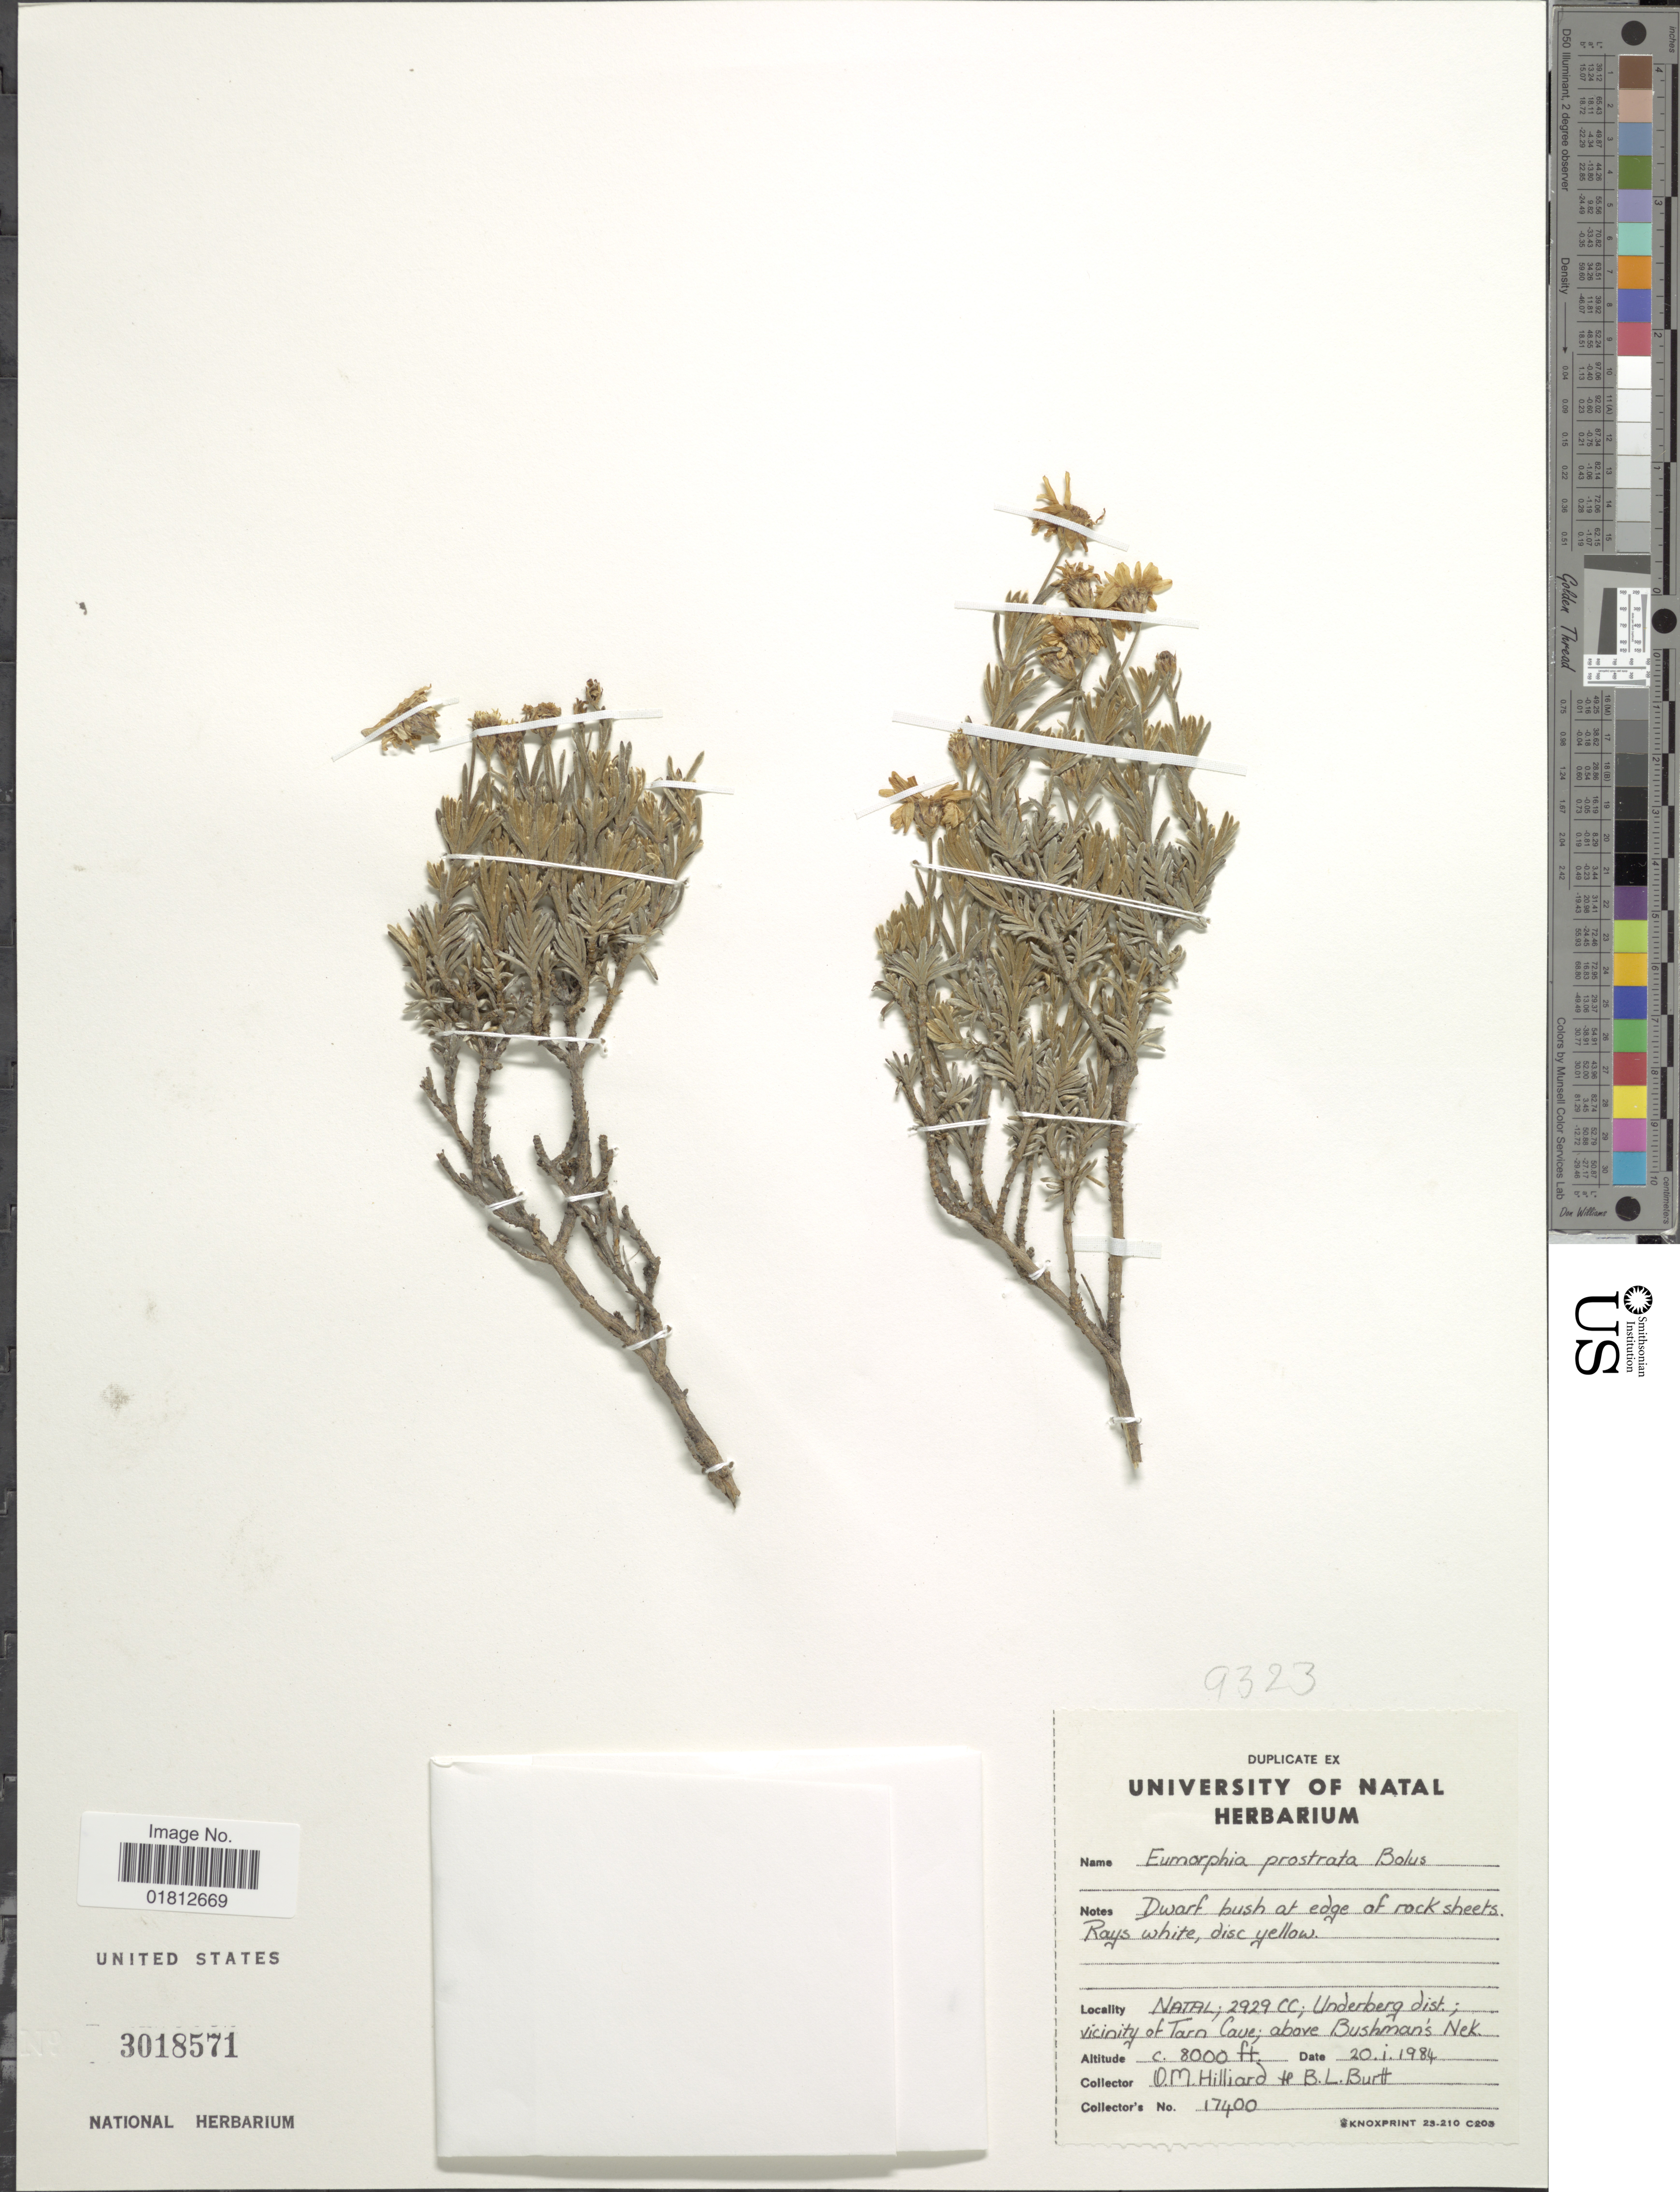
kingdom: Plantae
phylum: Tracheophyta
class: Magnoliopsida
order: Asterales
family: Asteraceae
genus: Eumorphia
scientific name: Eumorphia prostrata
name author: Bolus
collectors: O. M. Hilliard & B. L. Burtt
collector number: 17400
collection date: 1984-01-20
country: South Africa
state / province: KwaZulu-Natal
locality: Natal, 2929 CC, Underberg Dist., Vicinity of Tarn Cave, above Bushman's Nek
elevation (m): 2438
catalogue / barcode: US 3018571